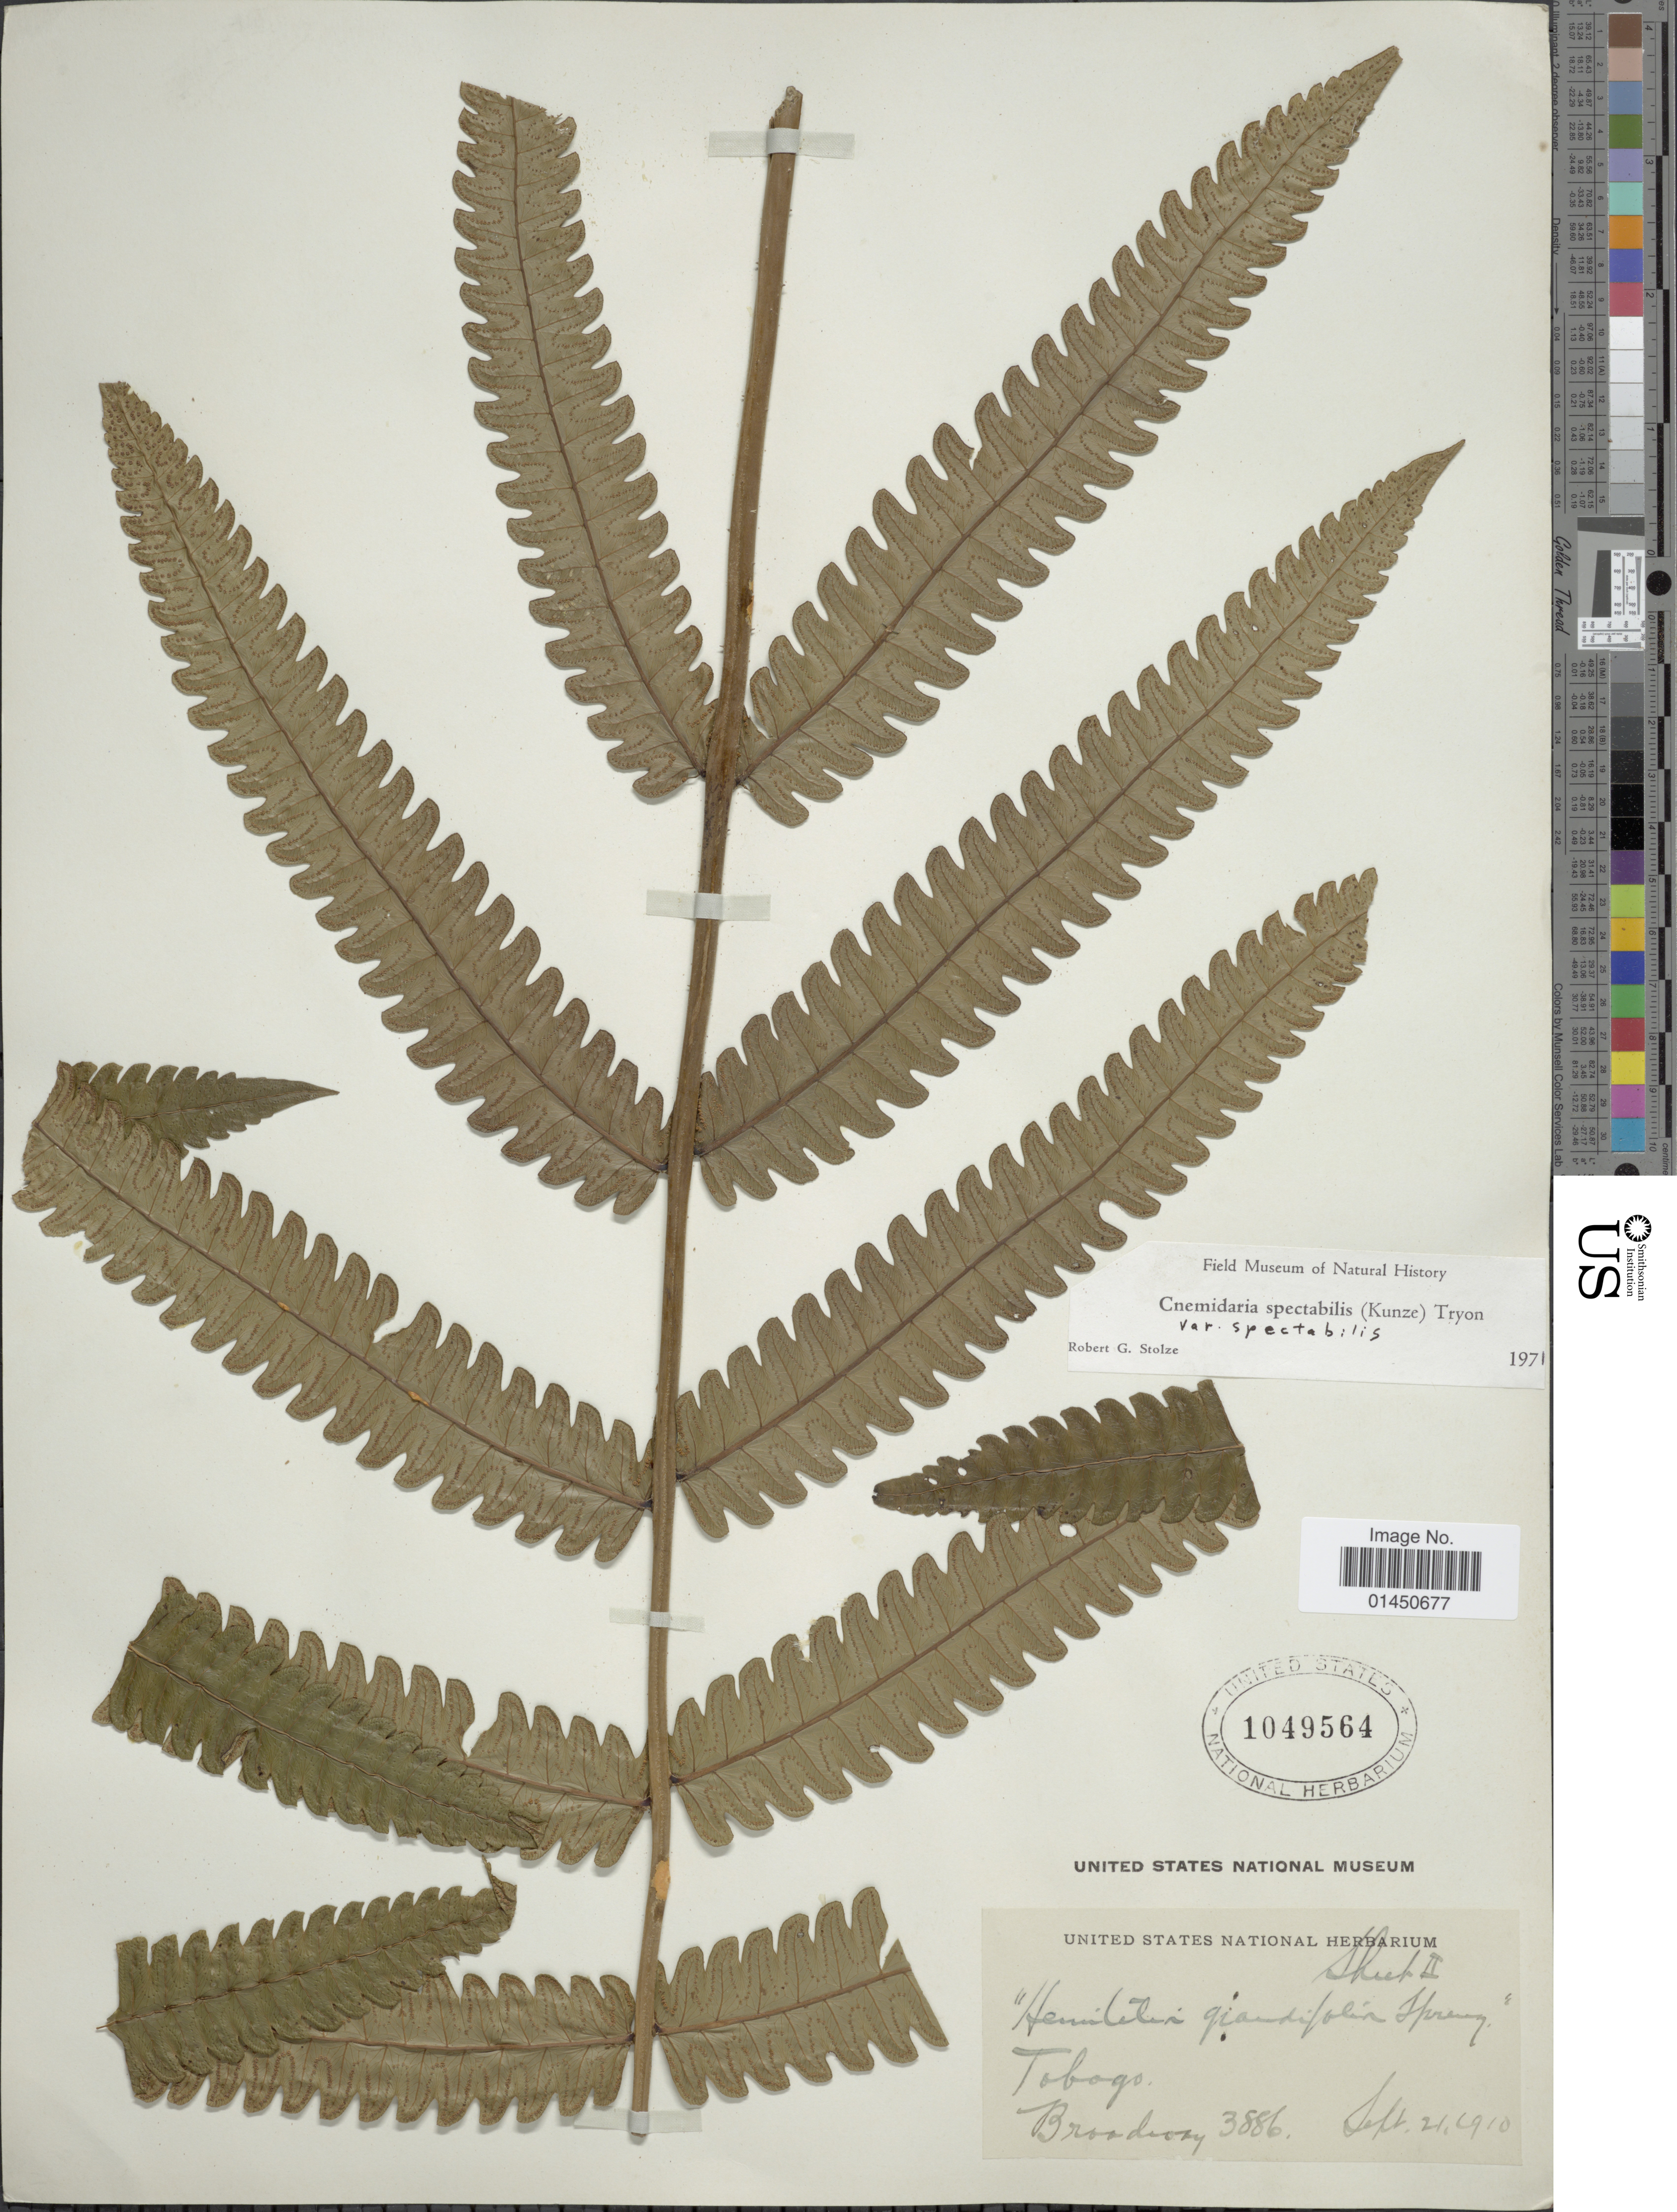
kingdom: Plantae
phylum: Tracheophyta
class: Polypodiopsida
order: Cyatheales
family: Cyatheaceae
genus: Cyathea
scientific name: Cyathea spectabilis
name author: (Kunze) Domin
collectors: W. E. Broadway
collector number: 3886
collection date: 1910-09-21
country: Trinidad and Tobago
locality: Tobago.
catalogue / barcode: US 1049564